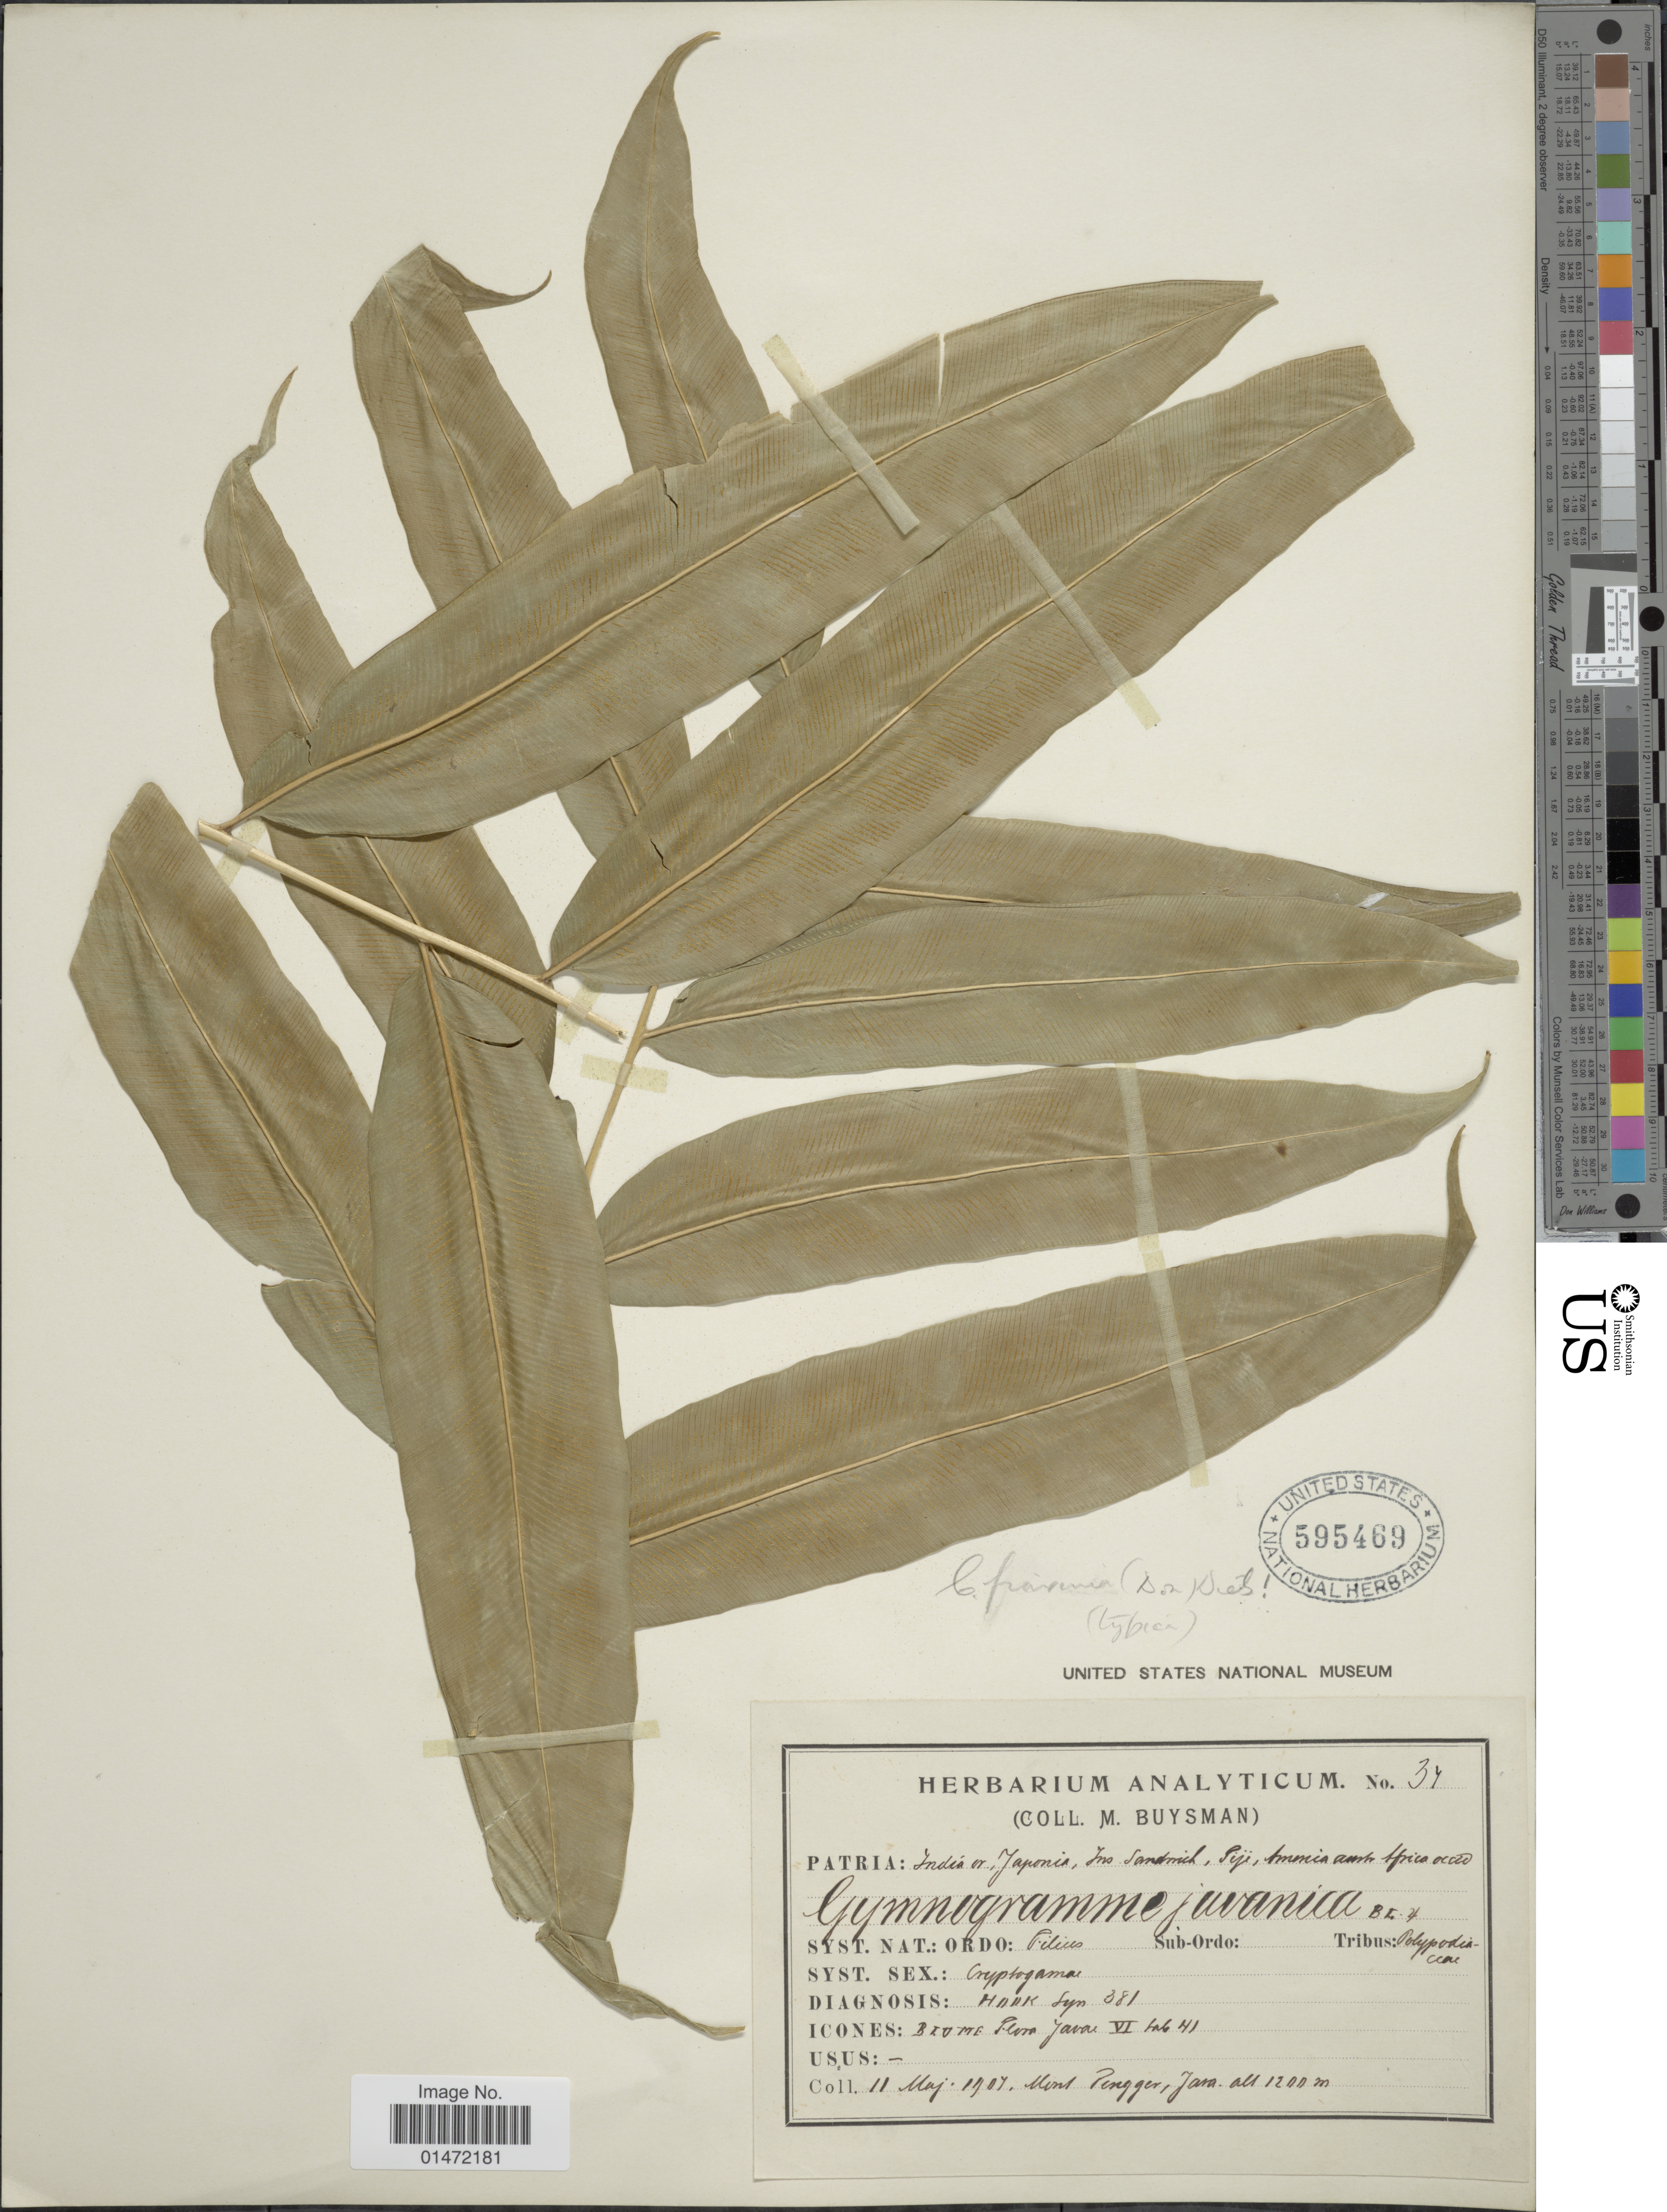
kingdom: Plantae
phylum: Tracheophyta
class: Polypodiopsida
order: Polypodiales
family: Pteridaceae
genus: Coniogramme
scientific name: Coniogramme fraxinea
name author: (D. Don) Diels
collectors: M. Buysman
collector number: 37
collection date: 1907-05-11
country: Indonesia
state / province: Java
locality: Mont Pengger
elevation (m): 1200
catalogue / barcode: US 595469